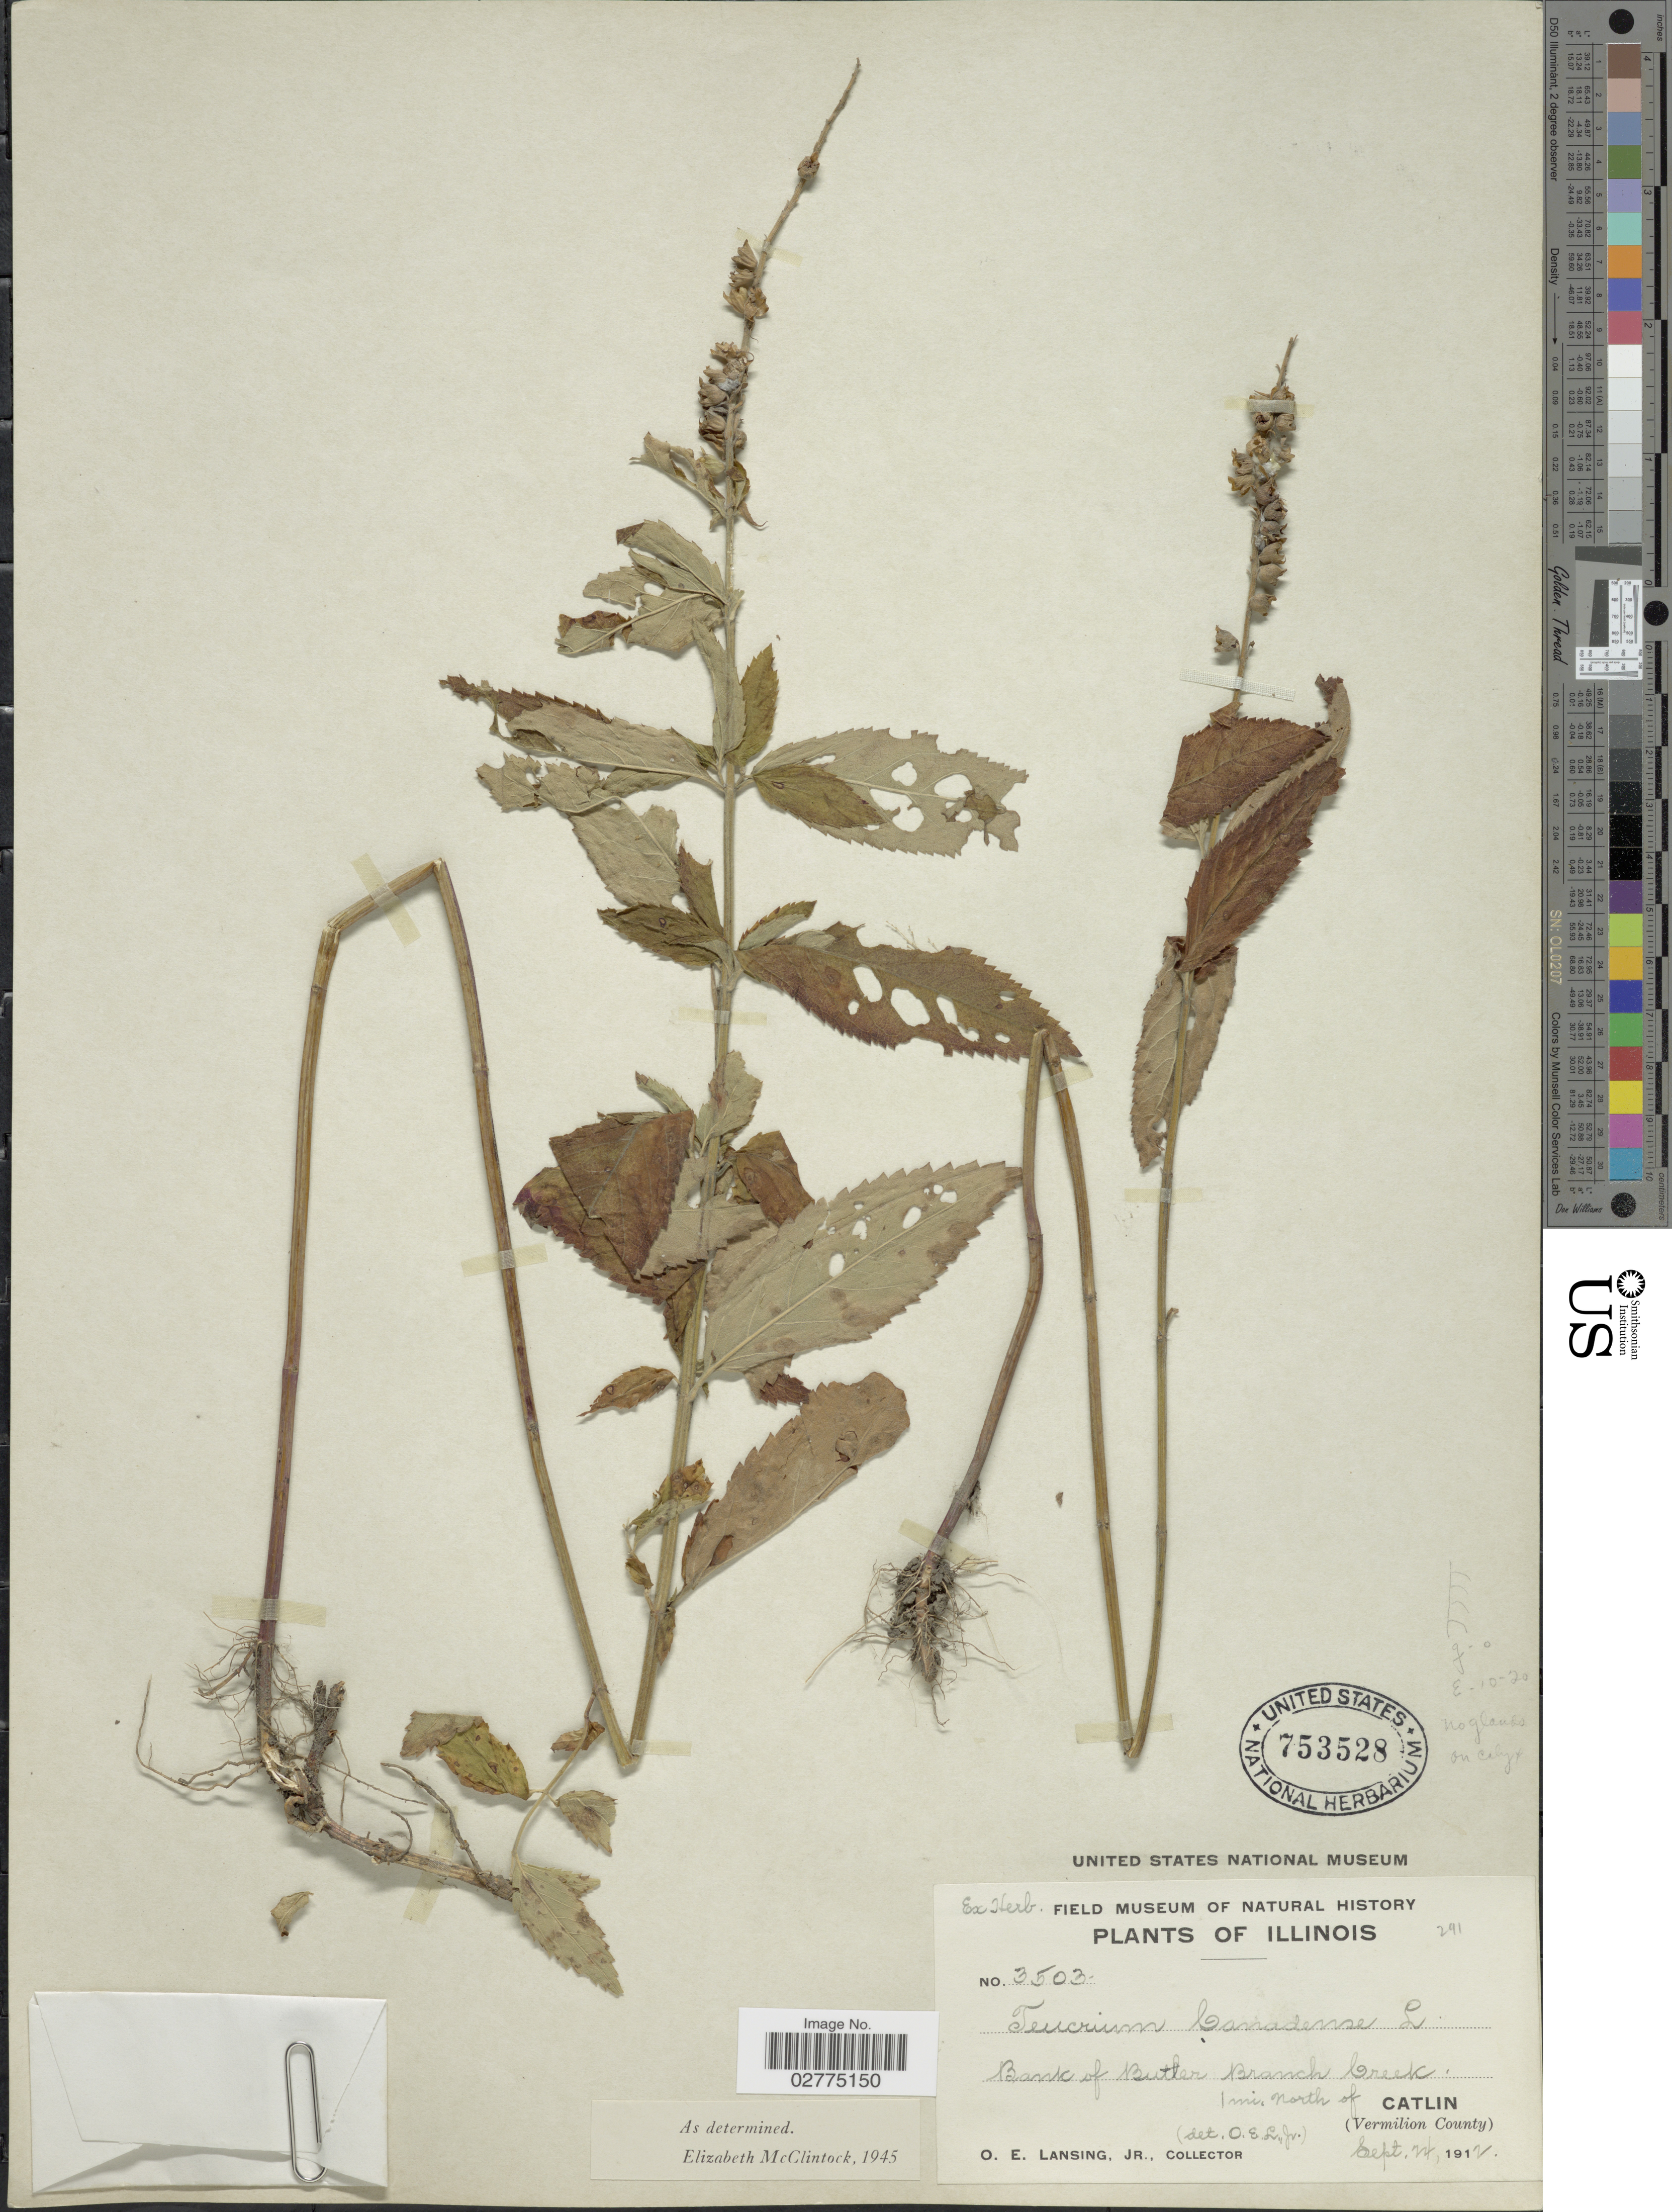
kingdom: Plantae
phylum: Tracheophyta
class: Magnoliopsida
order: Lamiales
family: Lamiaceae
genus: Teucrium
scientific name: Teucrium canadense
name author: L.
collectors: O. Lansing Jr.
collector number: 3503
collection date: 1912-09-24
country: United States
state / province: Illinois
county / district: Vermilion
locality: Bank of Butler Branch Creek, 1 mi. north of Catlin (Vermilion County).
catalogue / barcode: US 753528